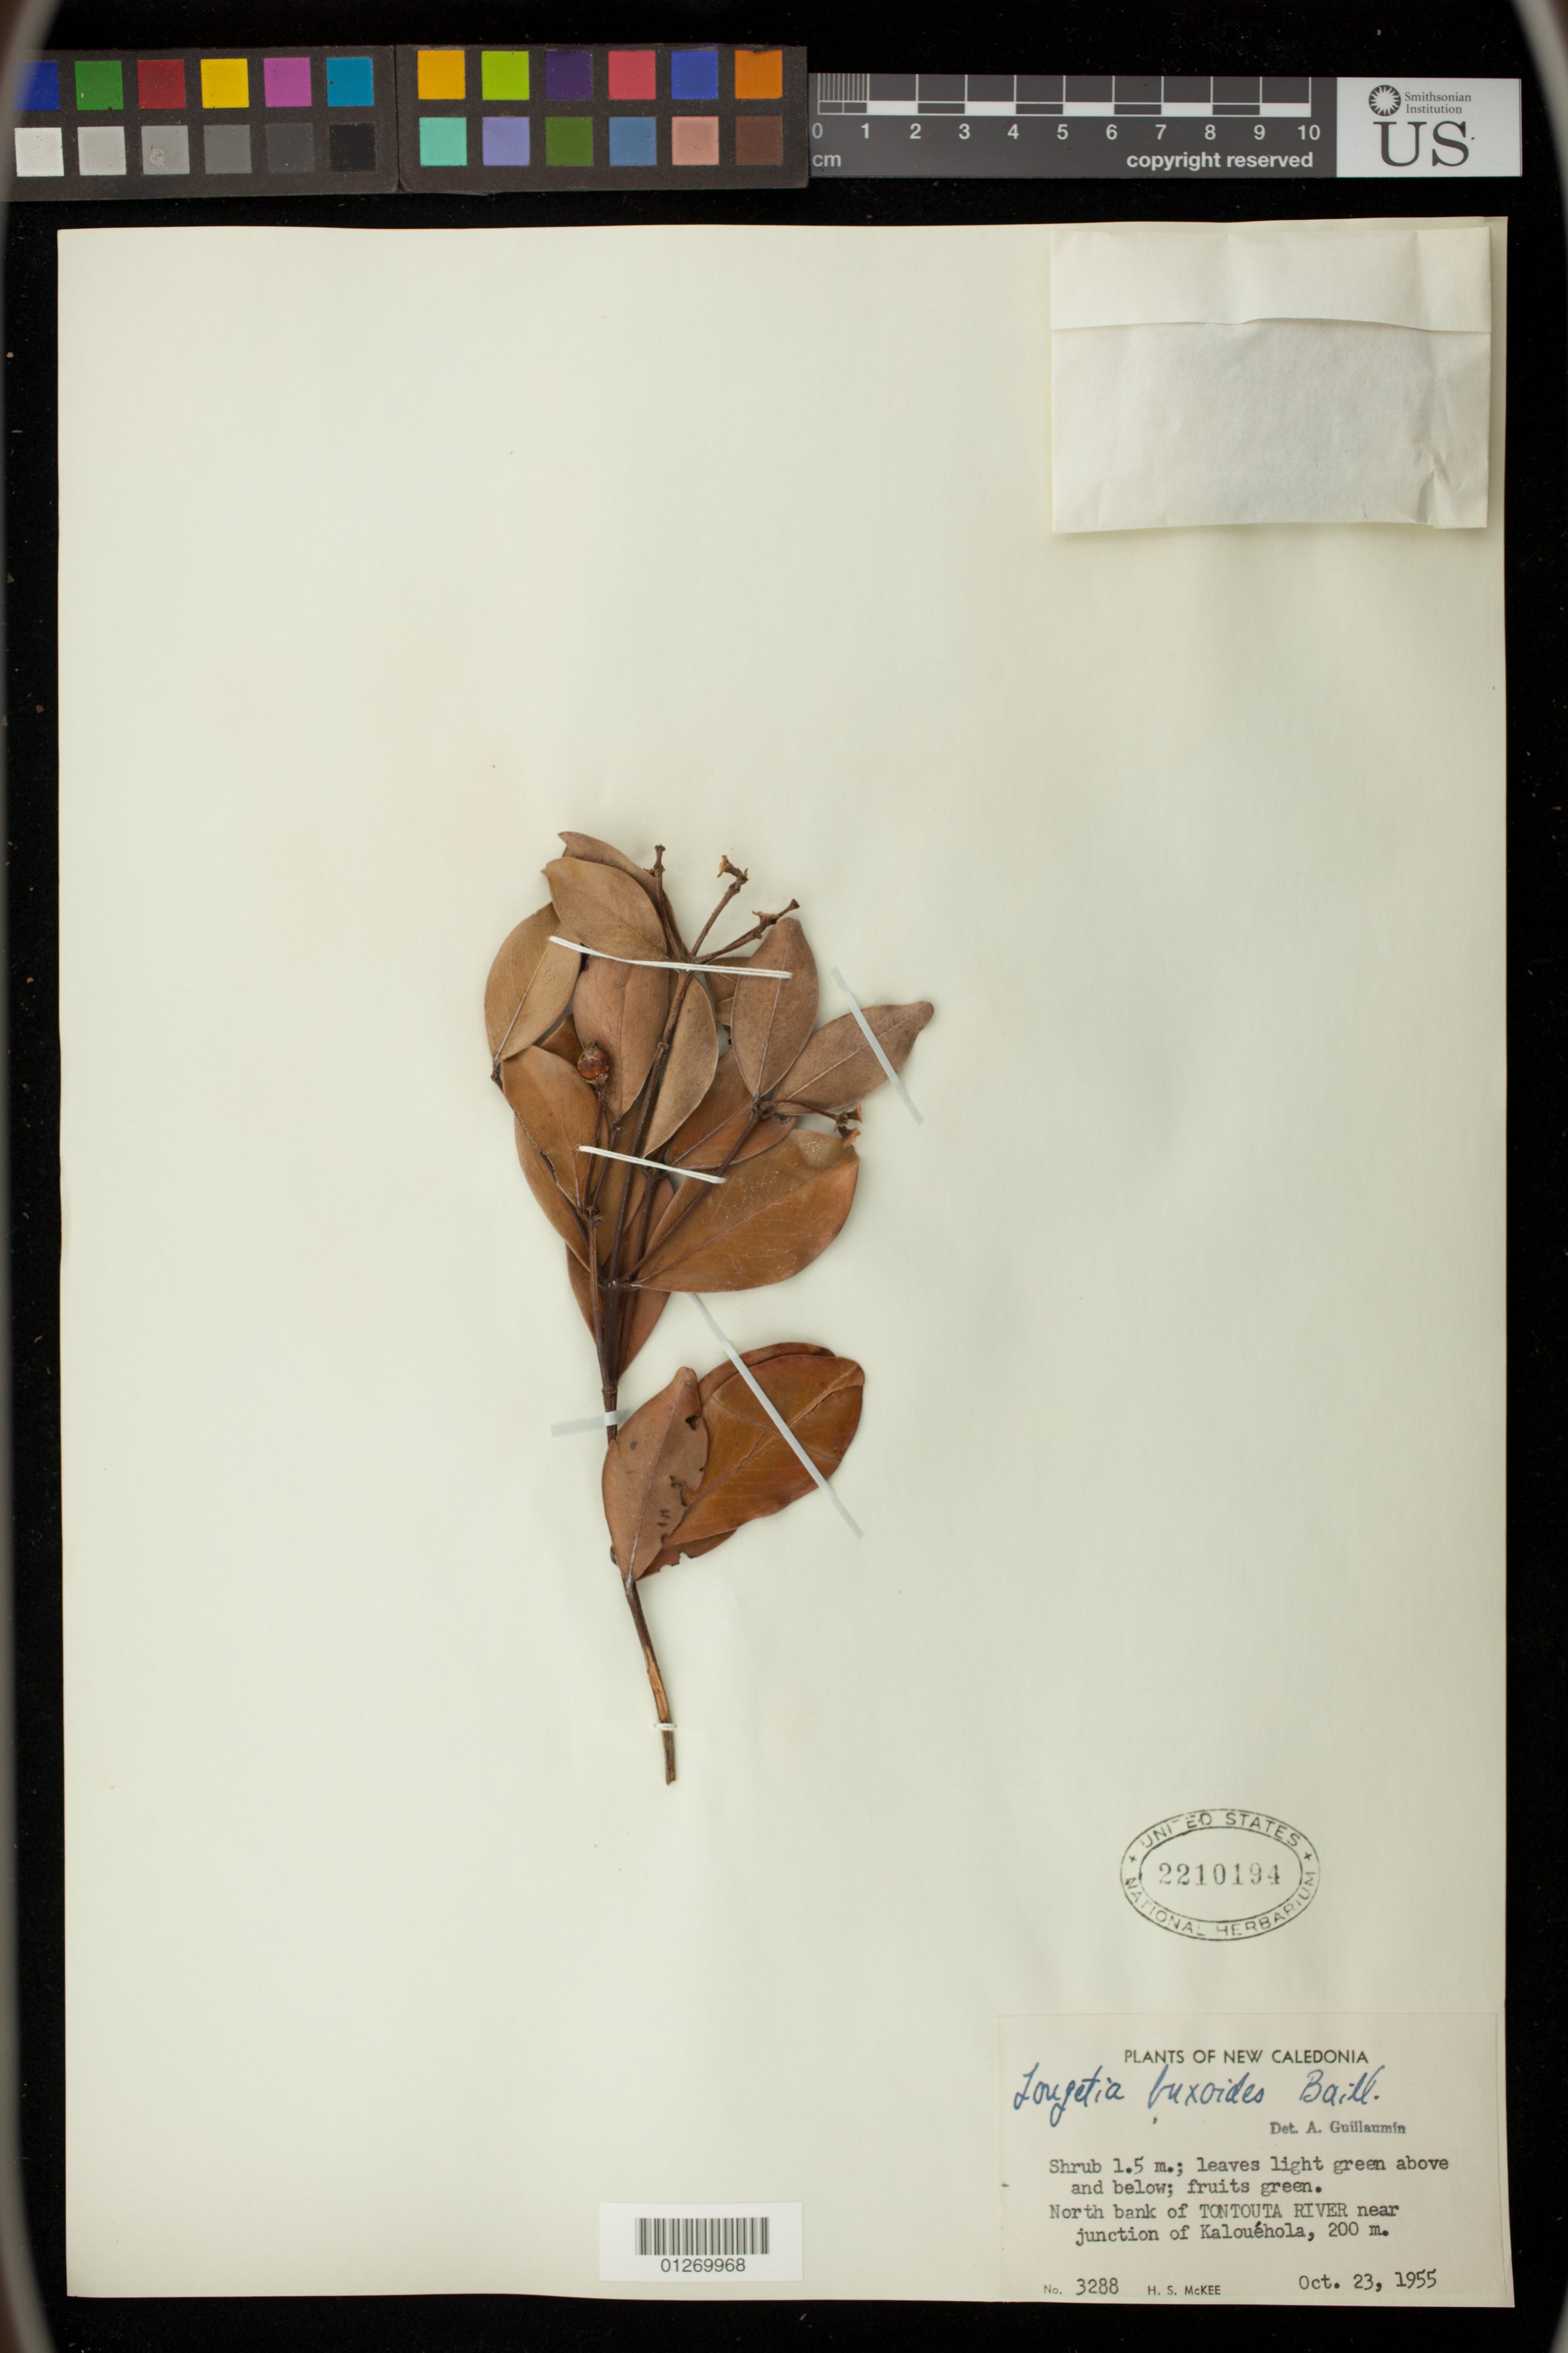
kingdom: Plantae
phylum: Tracheophyta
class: Magnoliopsida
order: Malpighiales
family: Picrodendraceae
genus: Longetia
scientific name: Longetia buxoides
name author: Baill.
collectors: H. S. McKee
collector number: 3288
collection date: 1955-10-23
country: New Caledonia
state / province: South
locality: North bank of TONTOUTA RIVER near junction of Kalouéhola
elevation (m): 200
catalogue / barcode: US 2210194